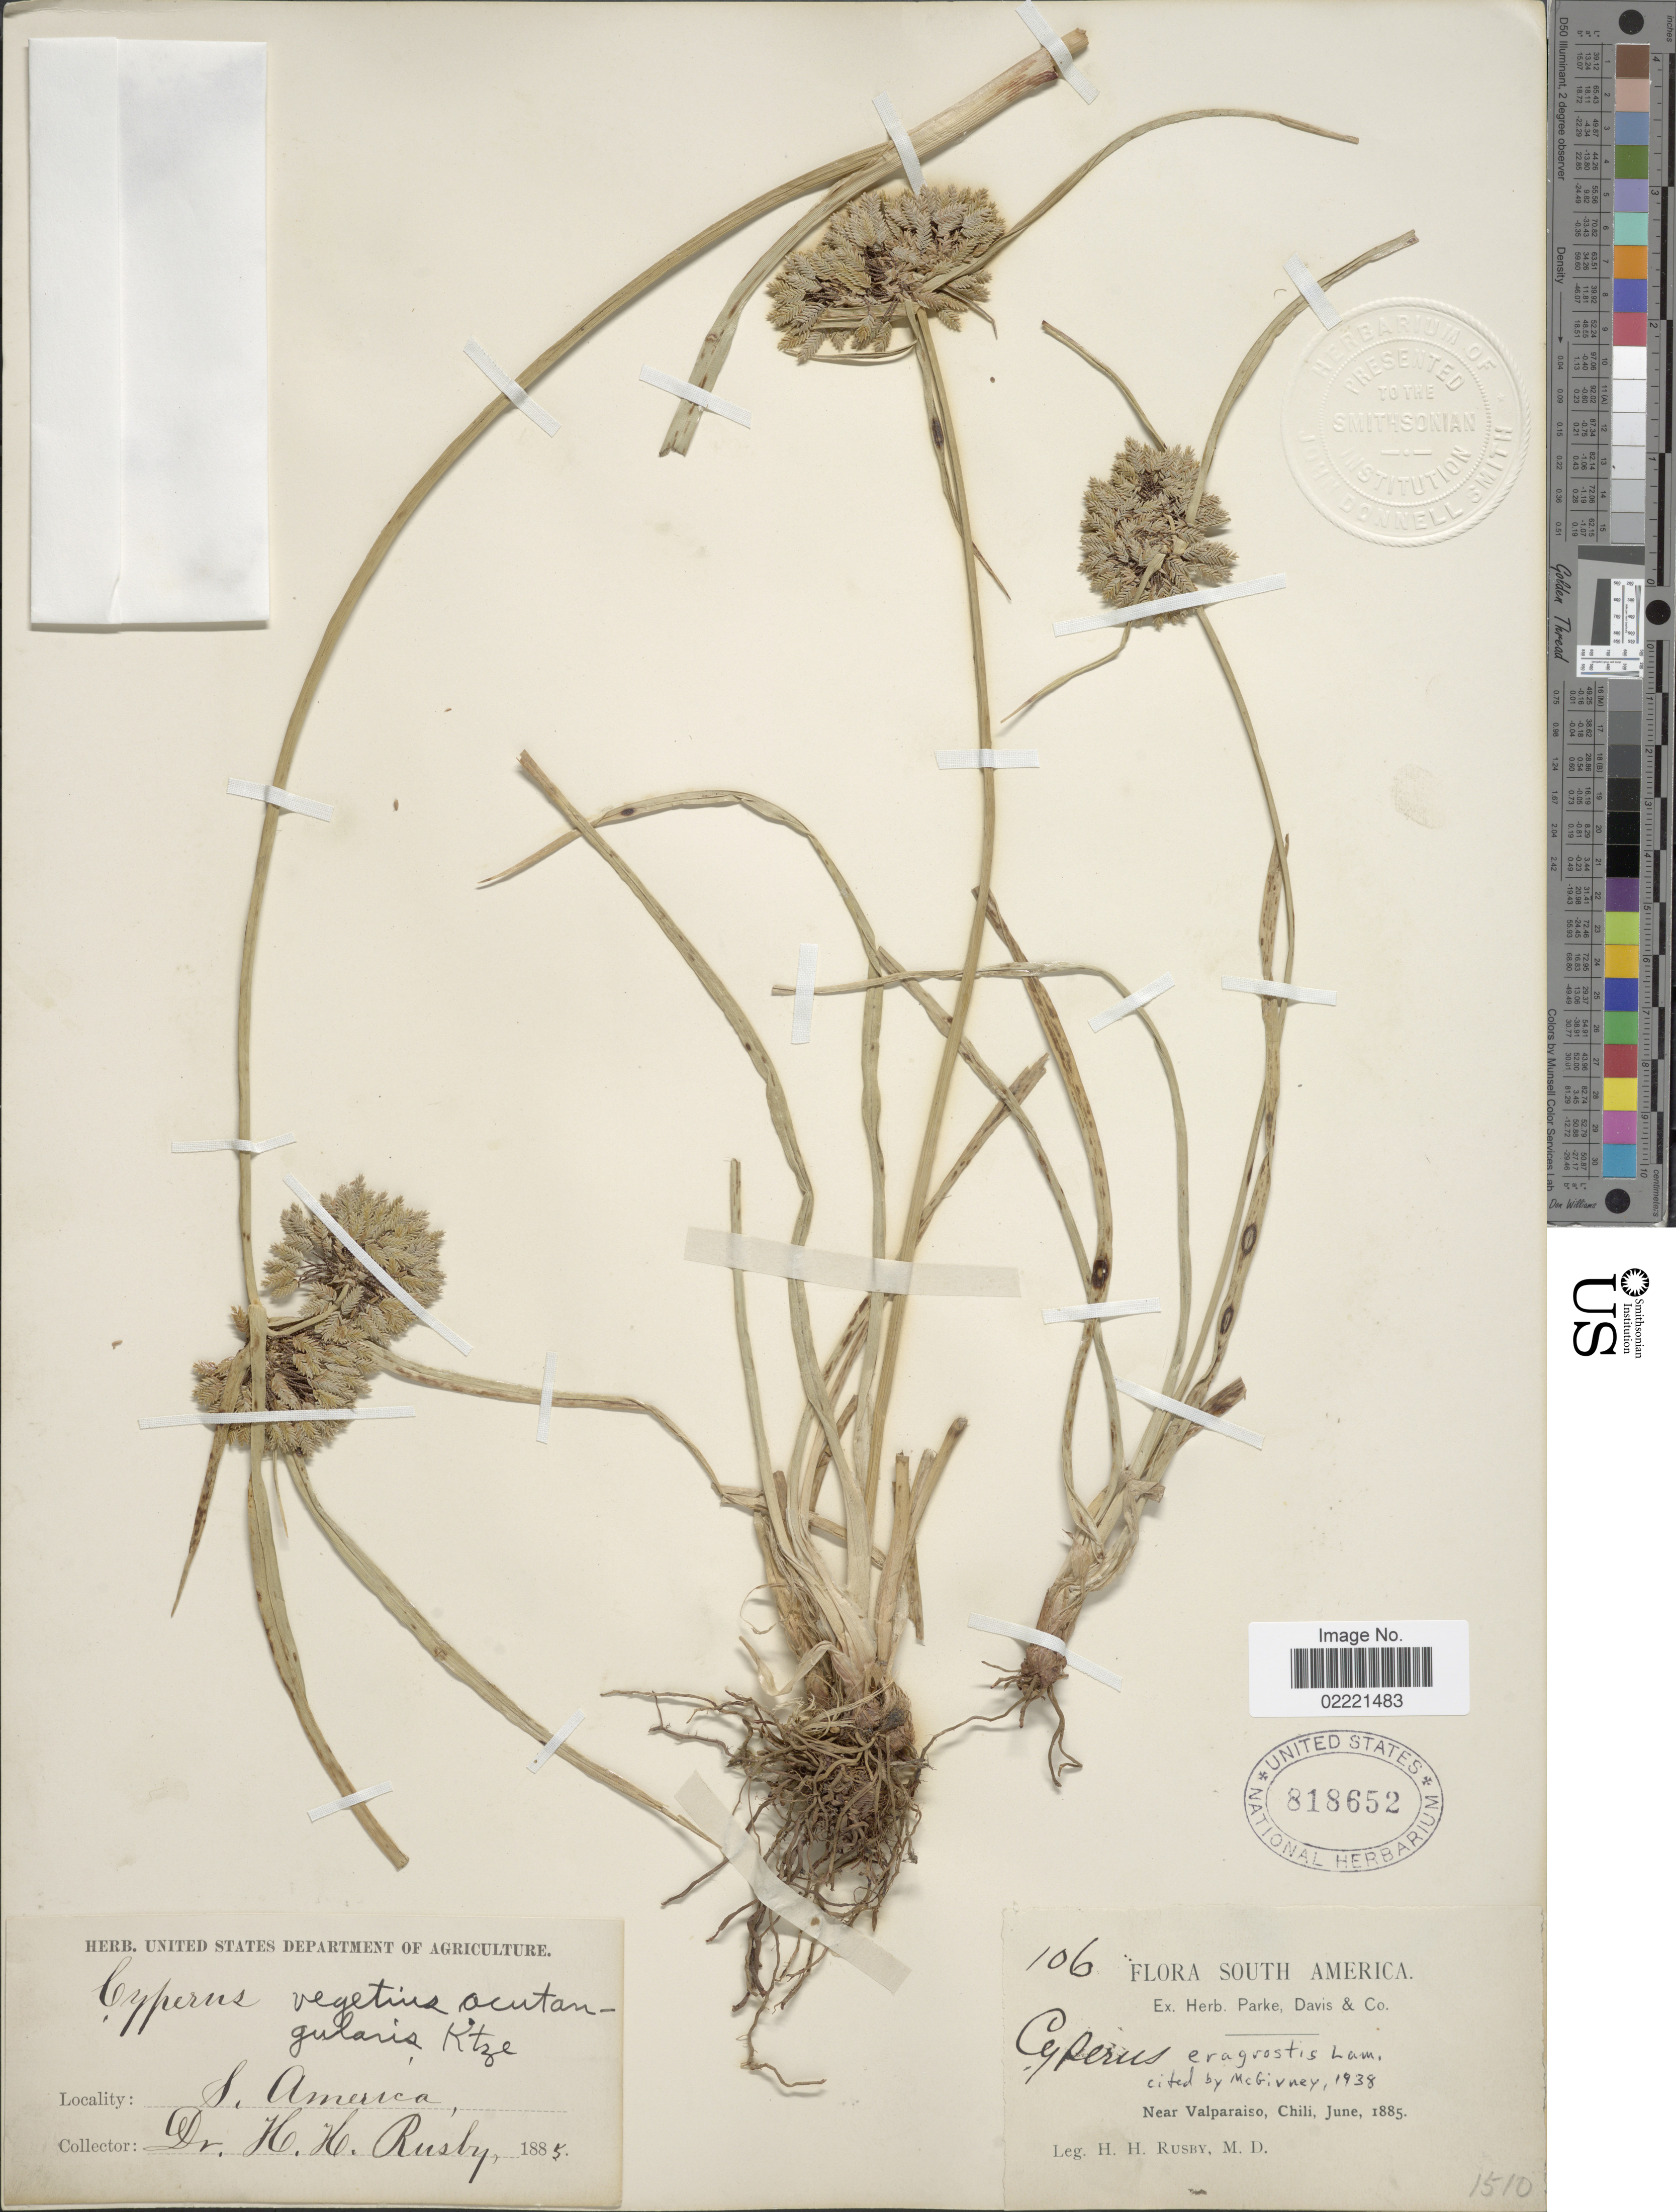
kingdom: Plantae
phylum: Tracheophyta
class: Liliopsida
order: Poales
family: Cyperaceae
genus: Cyperus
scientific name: Cyperus eragrostis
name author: Lam.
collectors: H. H. Rusby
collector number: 106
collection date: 1885-06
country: Chile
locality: Near Valparaiso, Chili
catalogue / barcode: US 818652